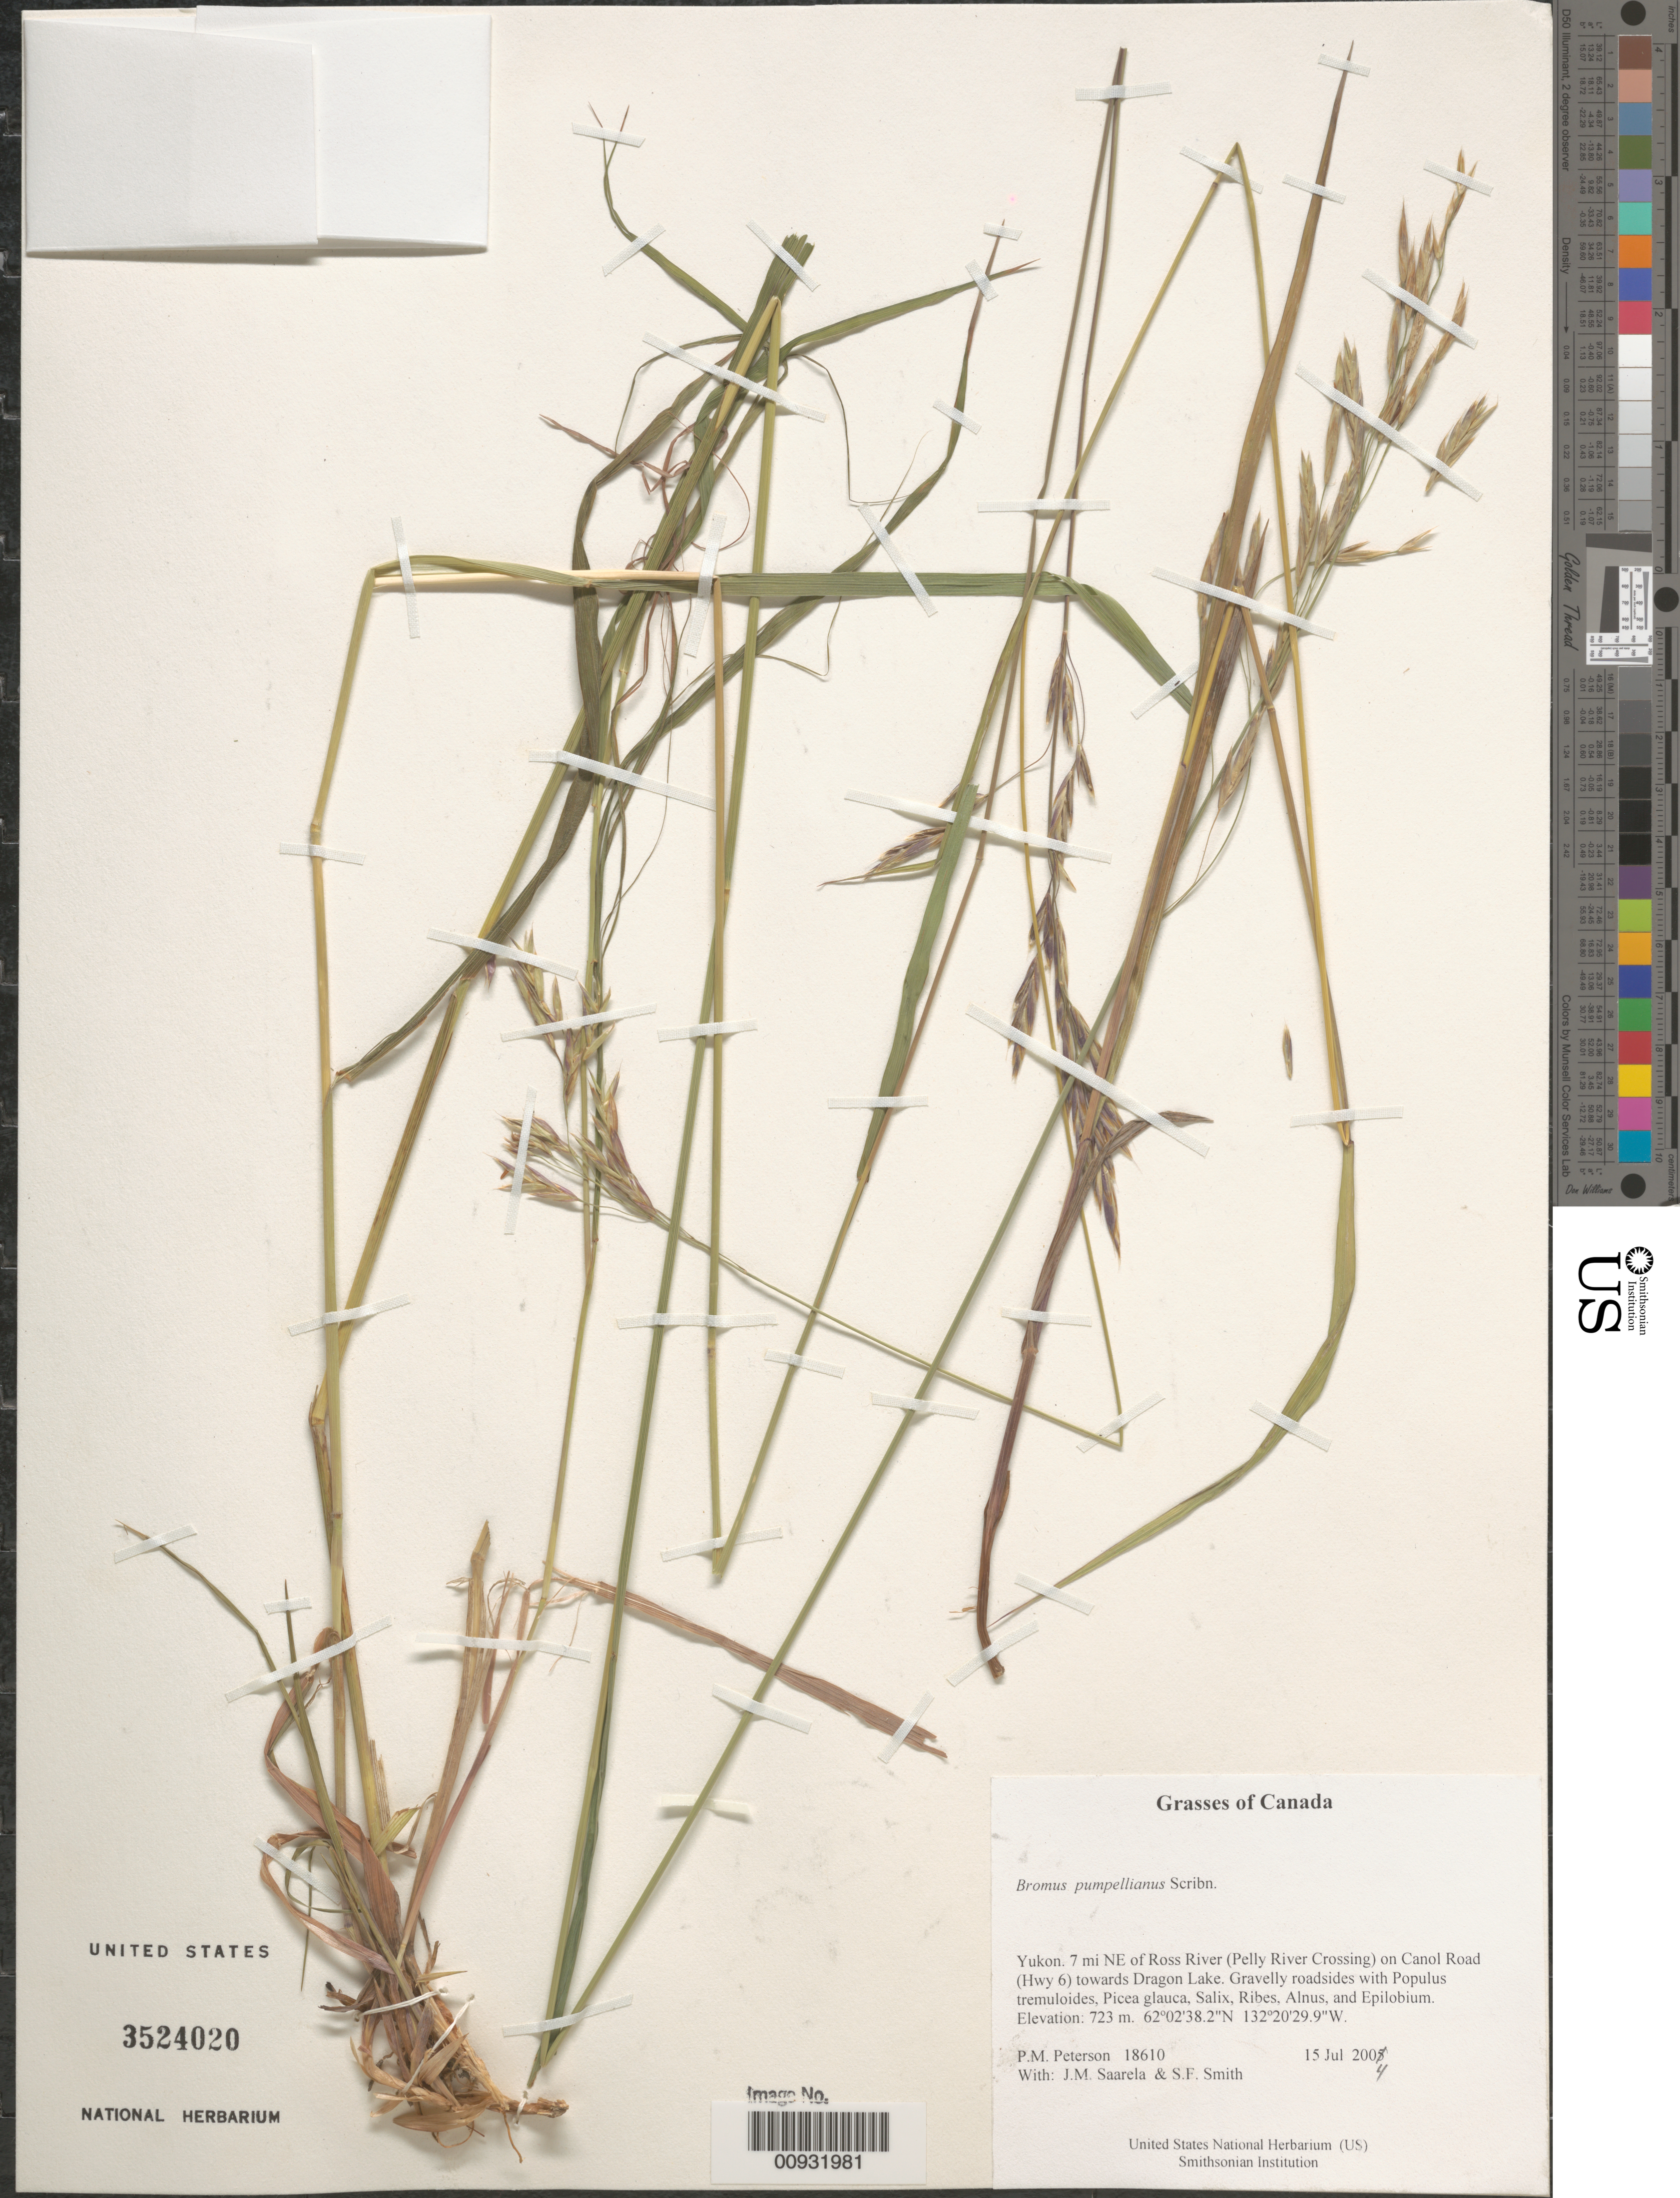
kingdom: Plantae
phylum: Tracheophyta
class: Liliopsida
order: Poales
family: Poaceae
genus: Bromus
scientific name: Bromus pumpellianus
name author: Scribn.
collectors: P. M. Peterson, J. Saarela & S.F. Smith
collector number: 18610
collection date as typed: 15 Jul 2004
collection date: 2004-07-15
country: Canada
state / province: Yukon Territory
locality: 7 mi NE of Ross River (Pelly River Crossing) on Canol Road (Hwy 6) towards Dragon Lake. Gravelly roadsides with Populus tremuloides, Picea glauca, Salix, Ribes, Alnus, and Epilobium.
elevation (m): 723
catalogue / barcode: US 3524020